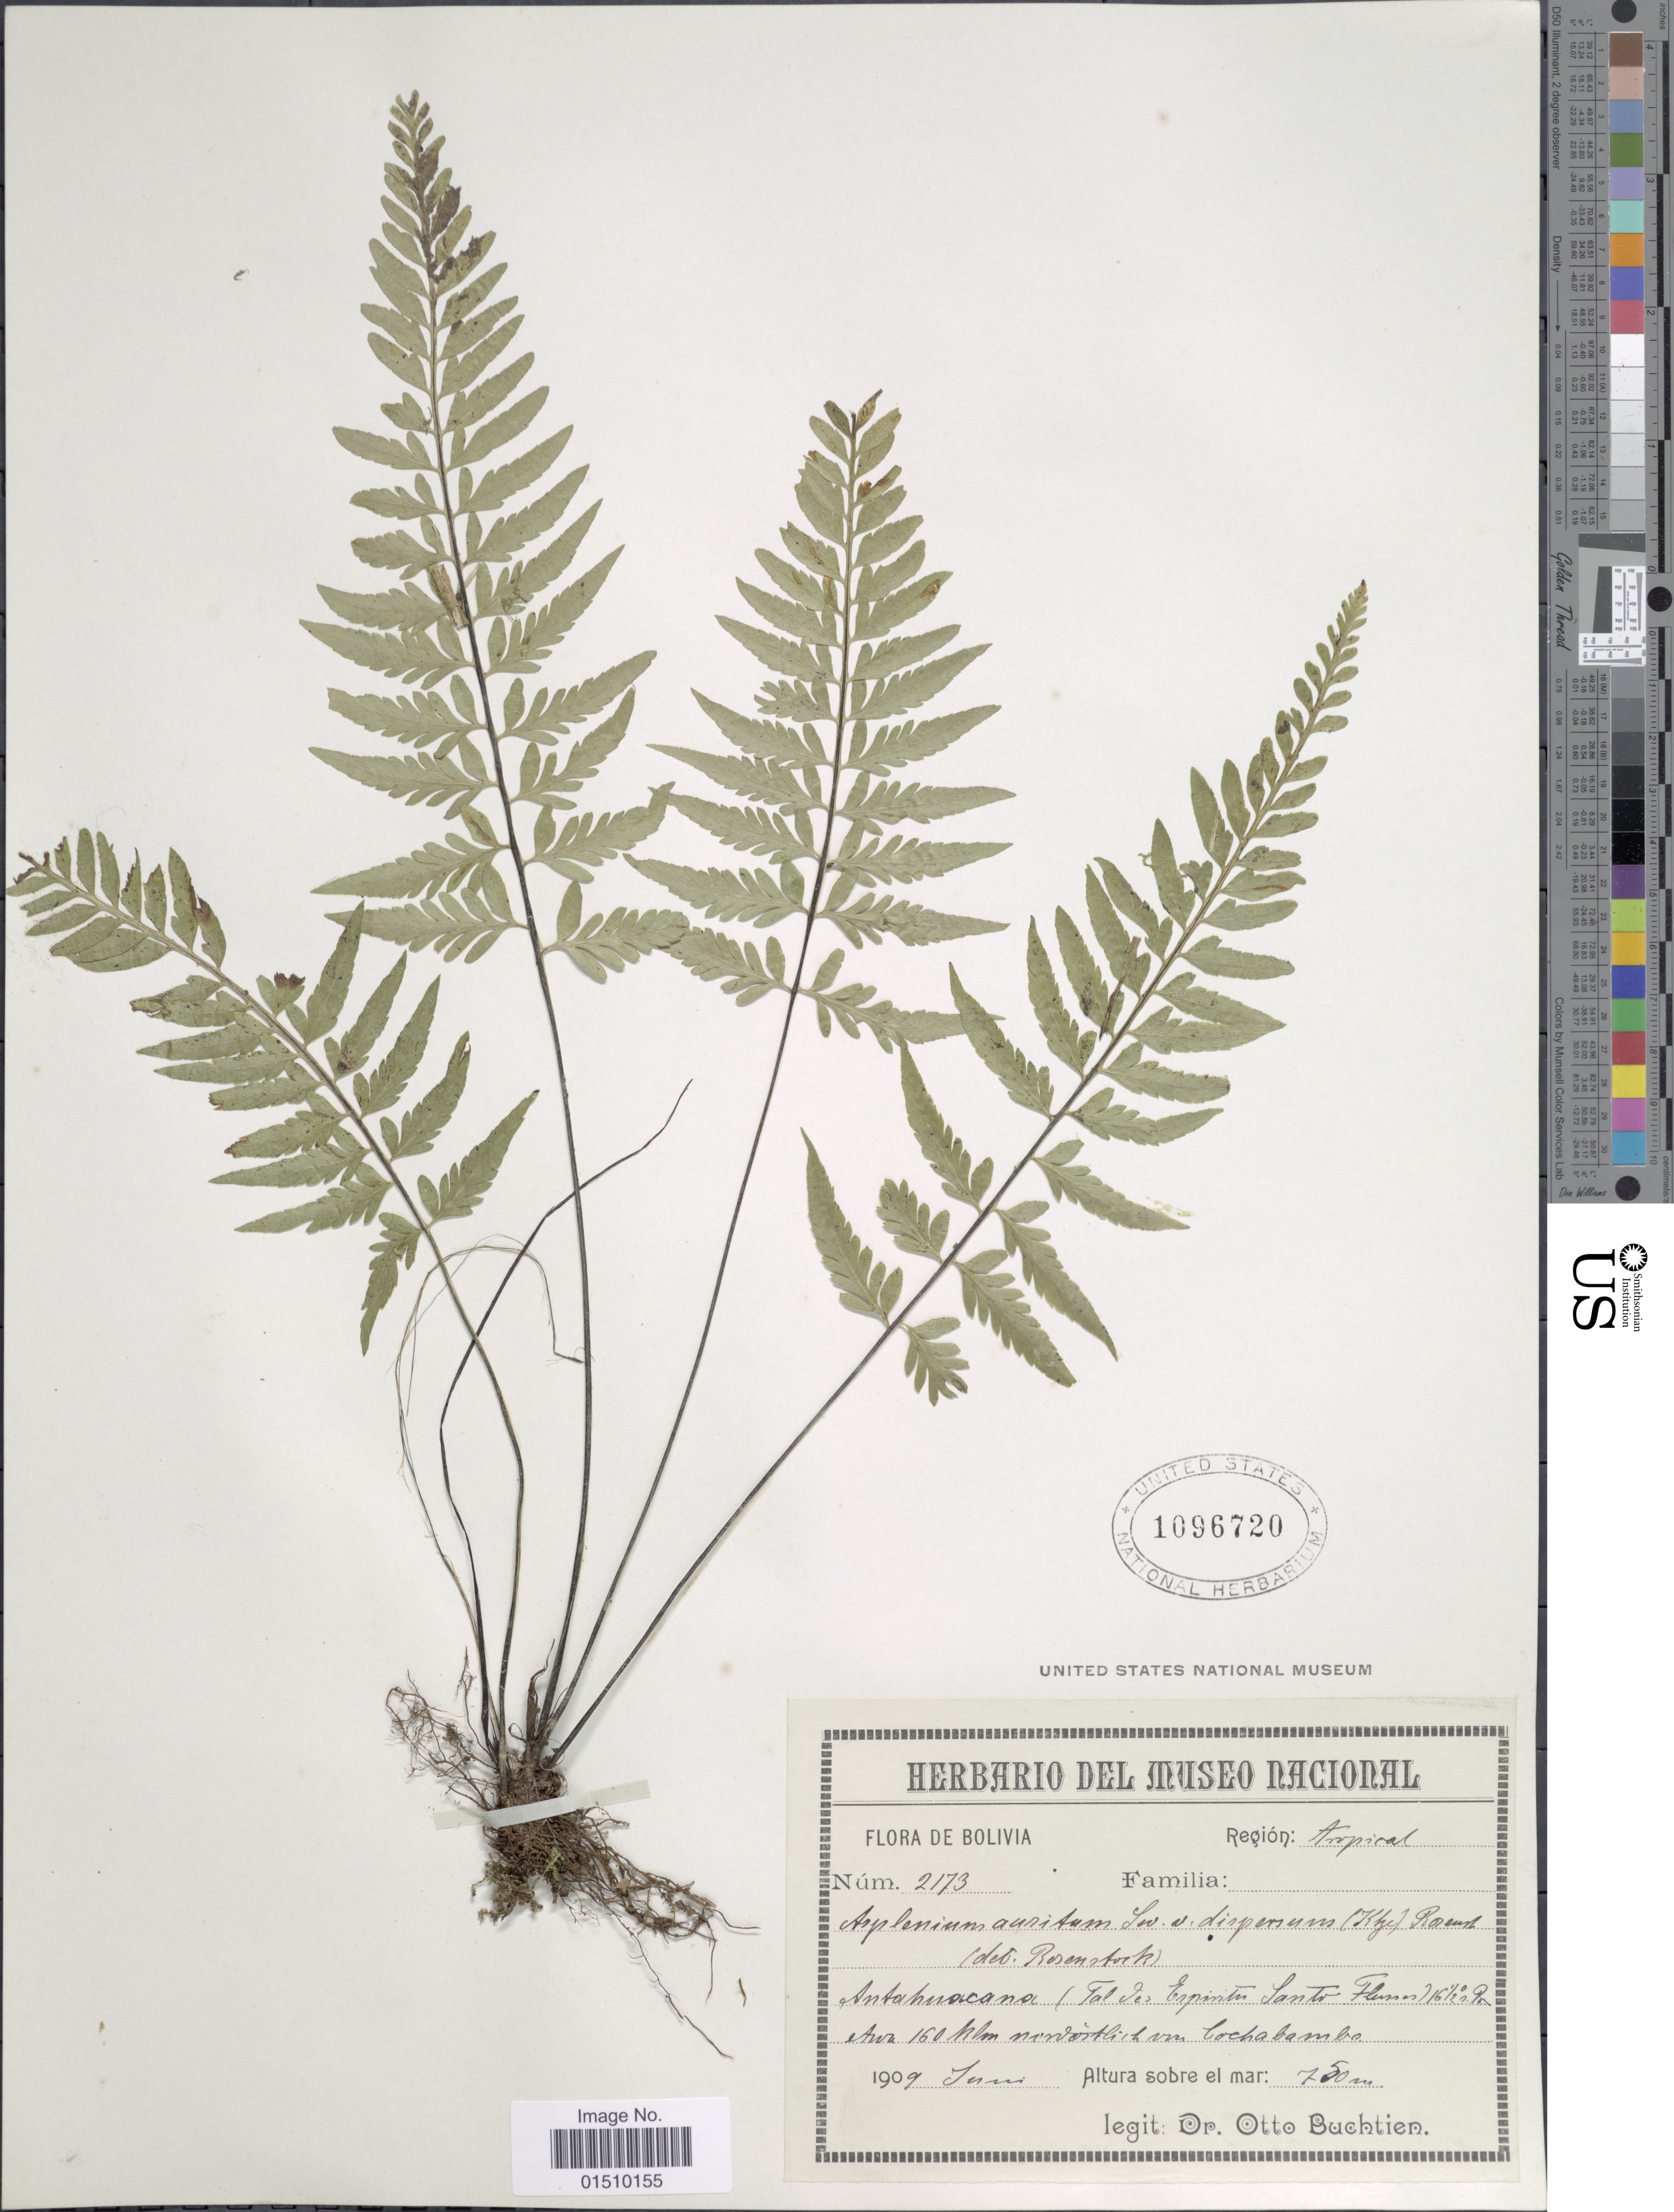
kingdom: Plantae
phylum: Tracheophyta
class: Polypodiopsida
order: Polypodiales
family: Aspleniaceae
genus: Asplenium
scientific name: Asplenium auritum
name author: Sw.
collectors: O. Buchtien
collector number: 2173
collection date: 1909-06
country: Bolivia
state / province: Cochabamba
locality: Bolivia, Antahuacana (Talves Espinta Santa Flussen), 15 1/2 to enter 150 klm, nervirtlich ver Cochabamba.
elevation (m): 750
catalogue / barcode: US 1096720